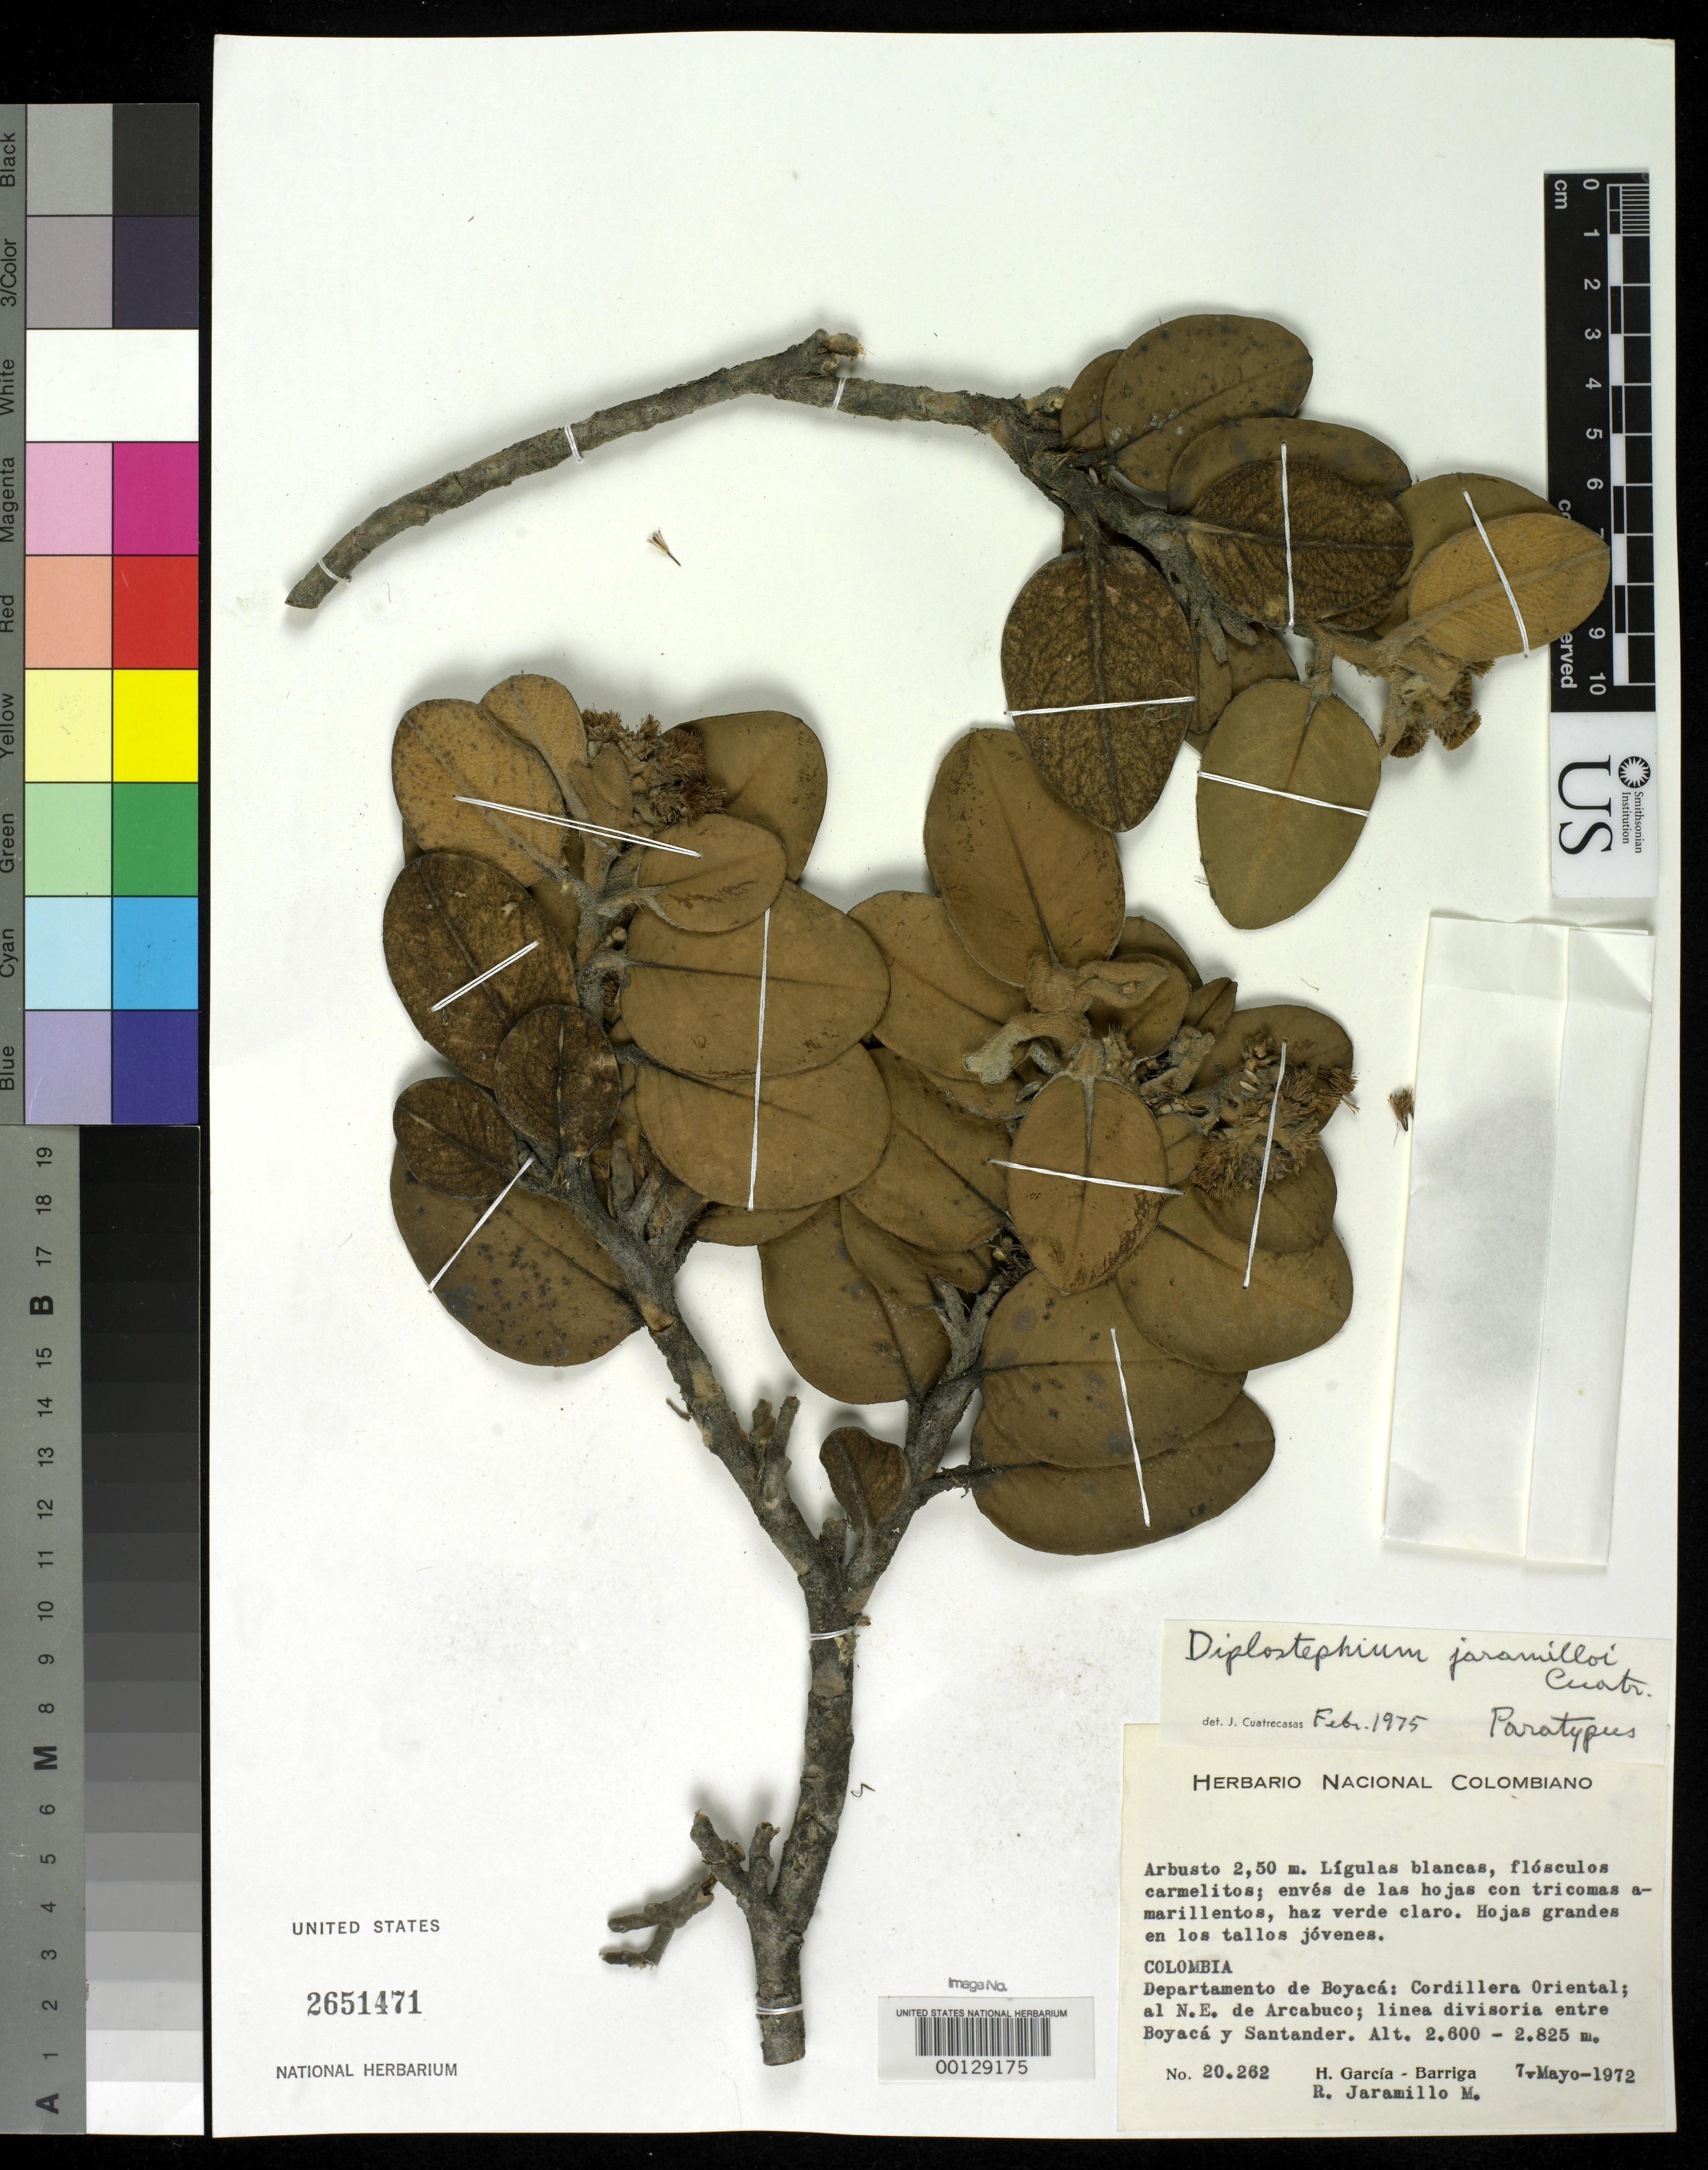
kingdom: Plantae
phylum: Tracheophyta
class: Magnoliopsida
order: Asterales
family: Asteraceae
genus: Diplostephium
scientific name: Diplostephium jaramilloi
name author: Cuatrec.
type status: Paratype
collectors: H. García Barriga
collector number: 20262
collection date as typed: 07 May 1972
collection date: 1972-05-07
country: Colombia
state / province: Boyacá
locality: NE of Arcabuco, on border between Boyaca and Santander.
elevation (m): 2600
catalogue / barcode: US 2651471